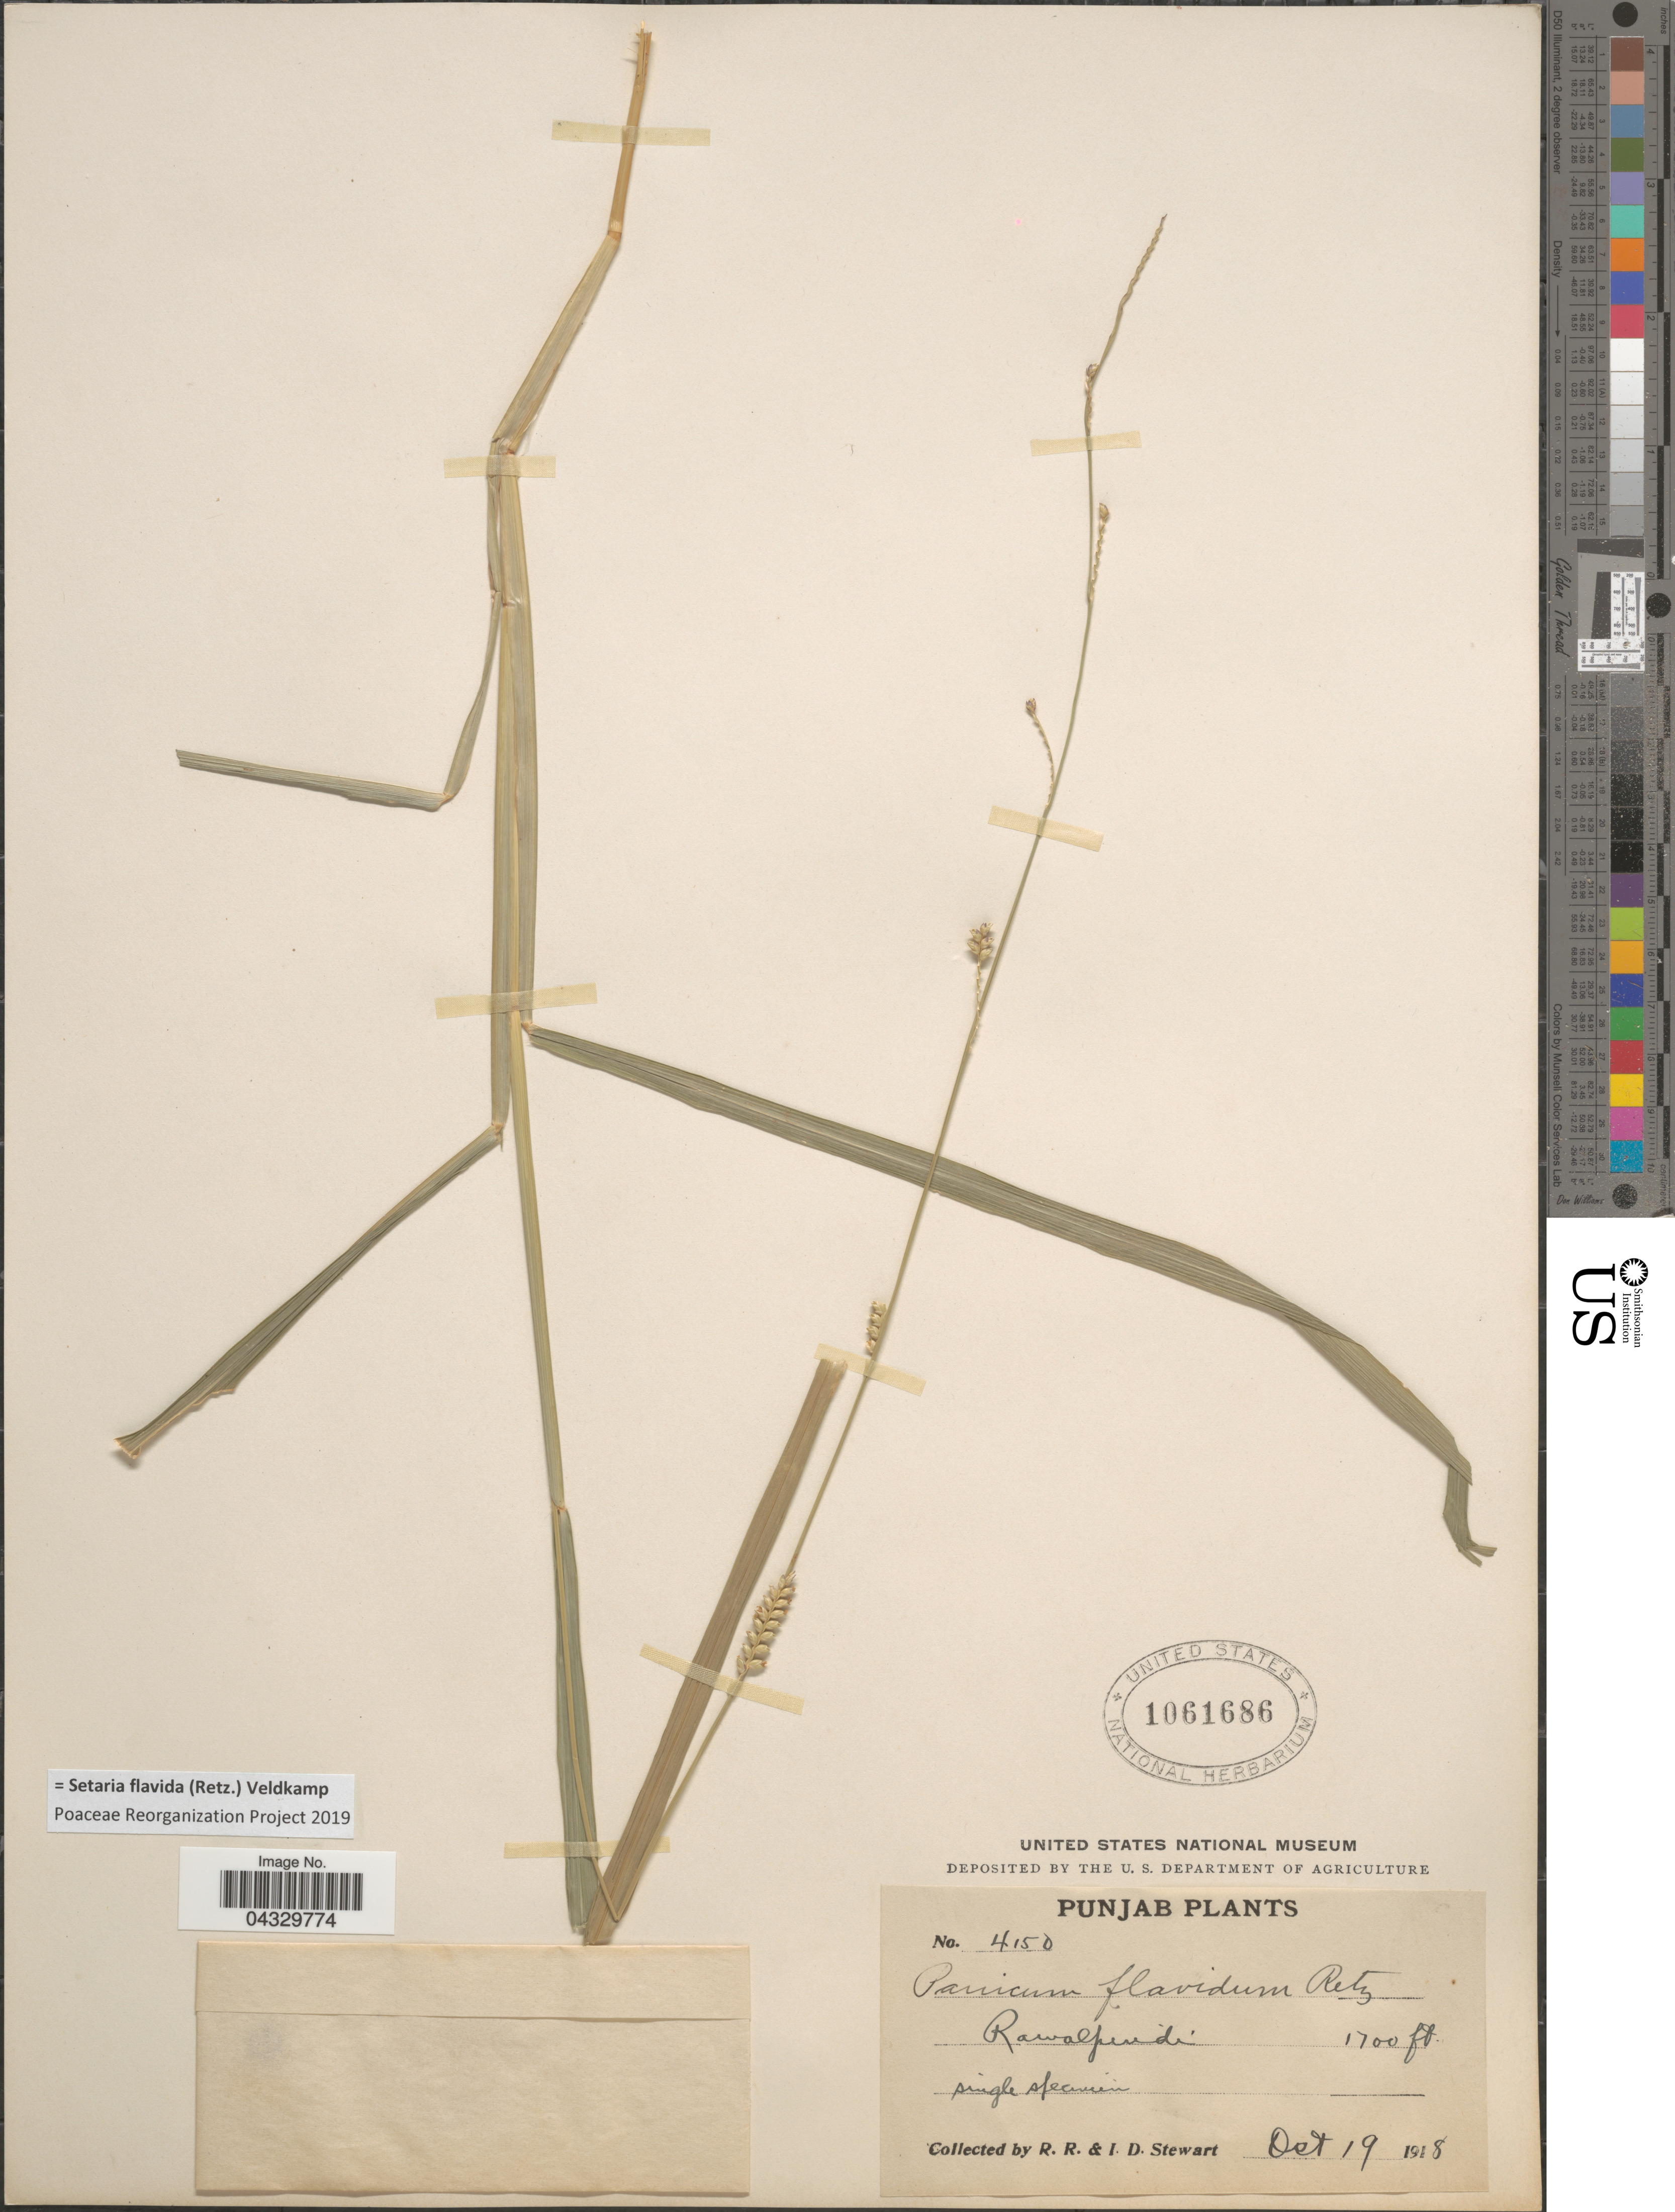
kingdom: Plantae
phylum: Tracheophyta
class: Liliopsida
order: Poales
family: Poaceae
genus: Setaria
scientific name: Setaria flavida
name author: (Retz.) Veldkamp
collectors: R. Stewart & I. Stewart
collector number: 4150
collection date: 1918-10-19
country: Pakistan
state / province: Punjab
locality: Rawalpindi.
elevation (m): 518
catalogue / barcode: US 1061686